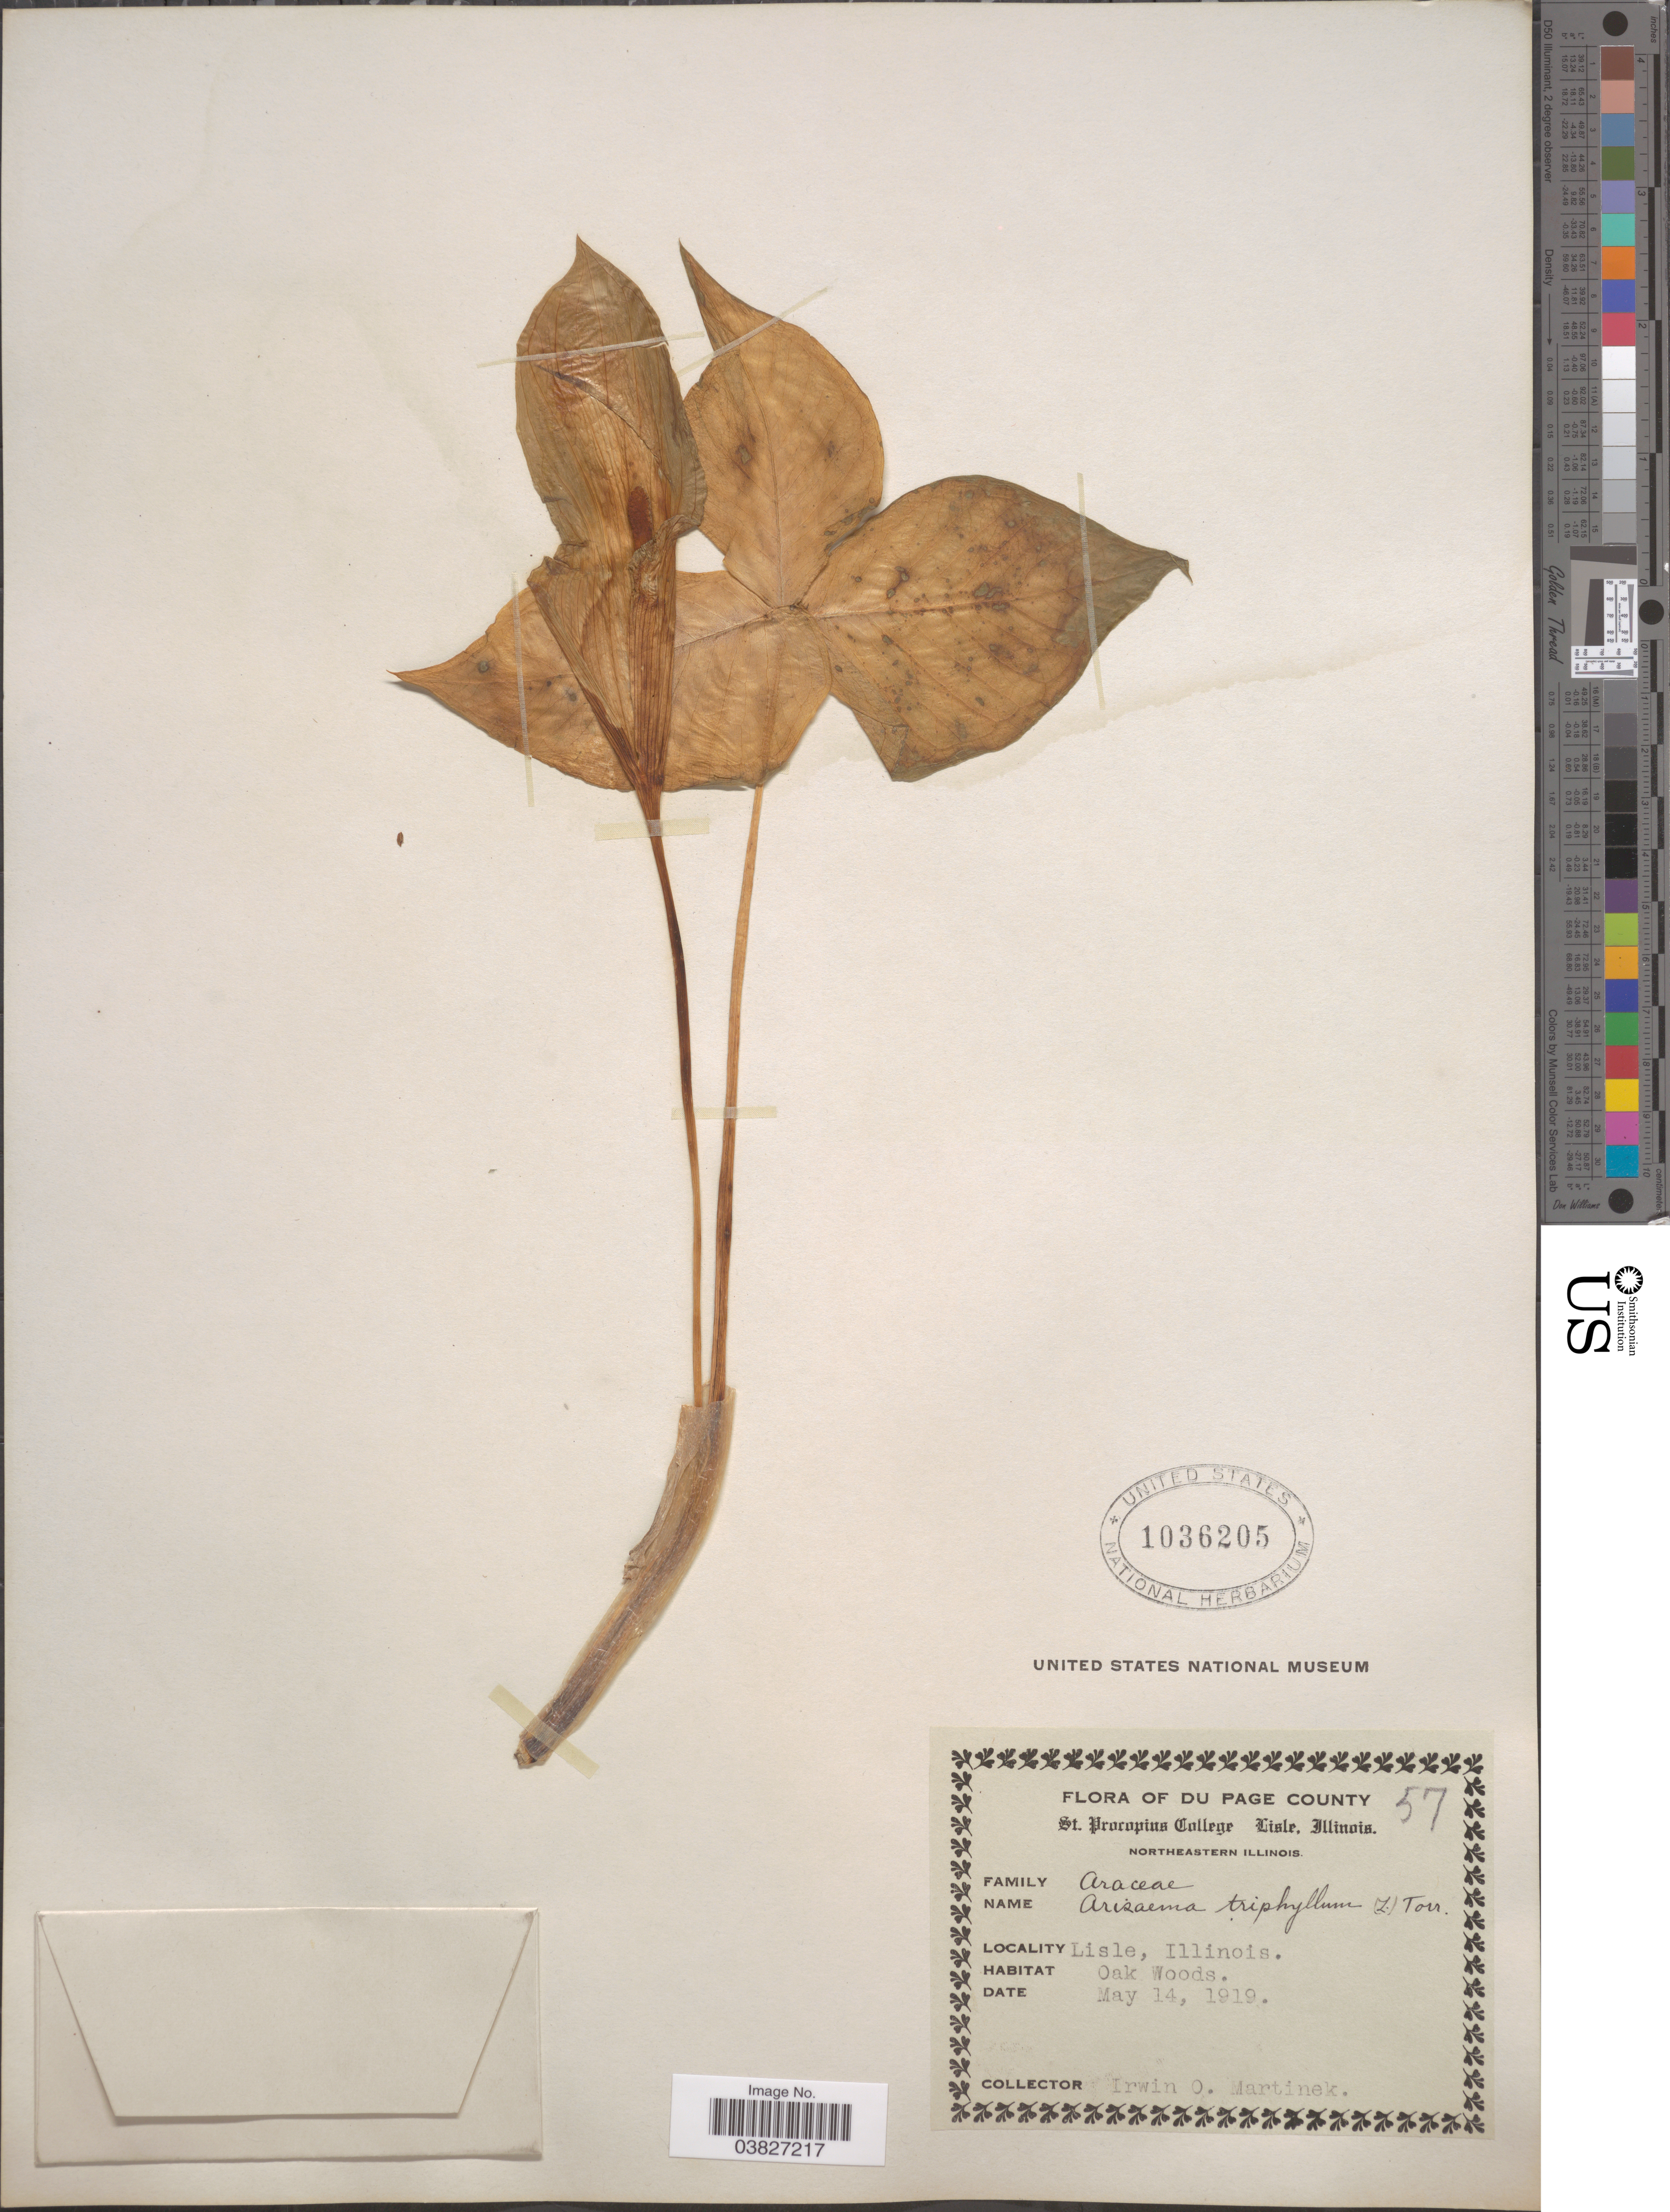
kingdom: Plantae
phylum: Tracheophyta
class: Liliopsida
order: Alismatales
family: Araceae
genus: Arisaema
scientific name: Arisaema triphyllum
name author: (L.) Schott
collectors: I. Martinek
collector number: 57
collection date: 1919-05-14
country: United States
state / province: Illinois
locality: Du Page County. Northeastern Illinois. Lisle. Oak Woods.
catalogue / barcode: US 1036205